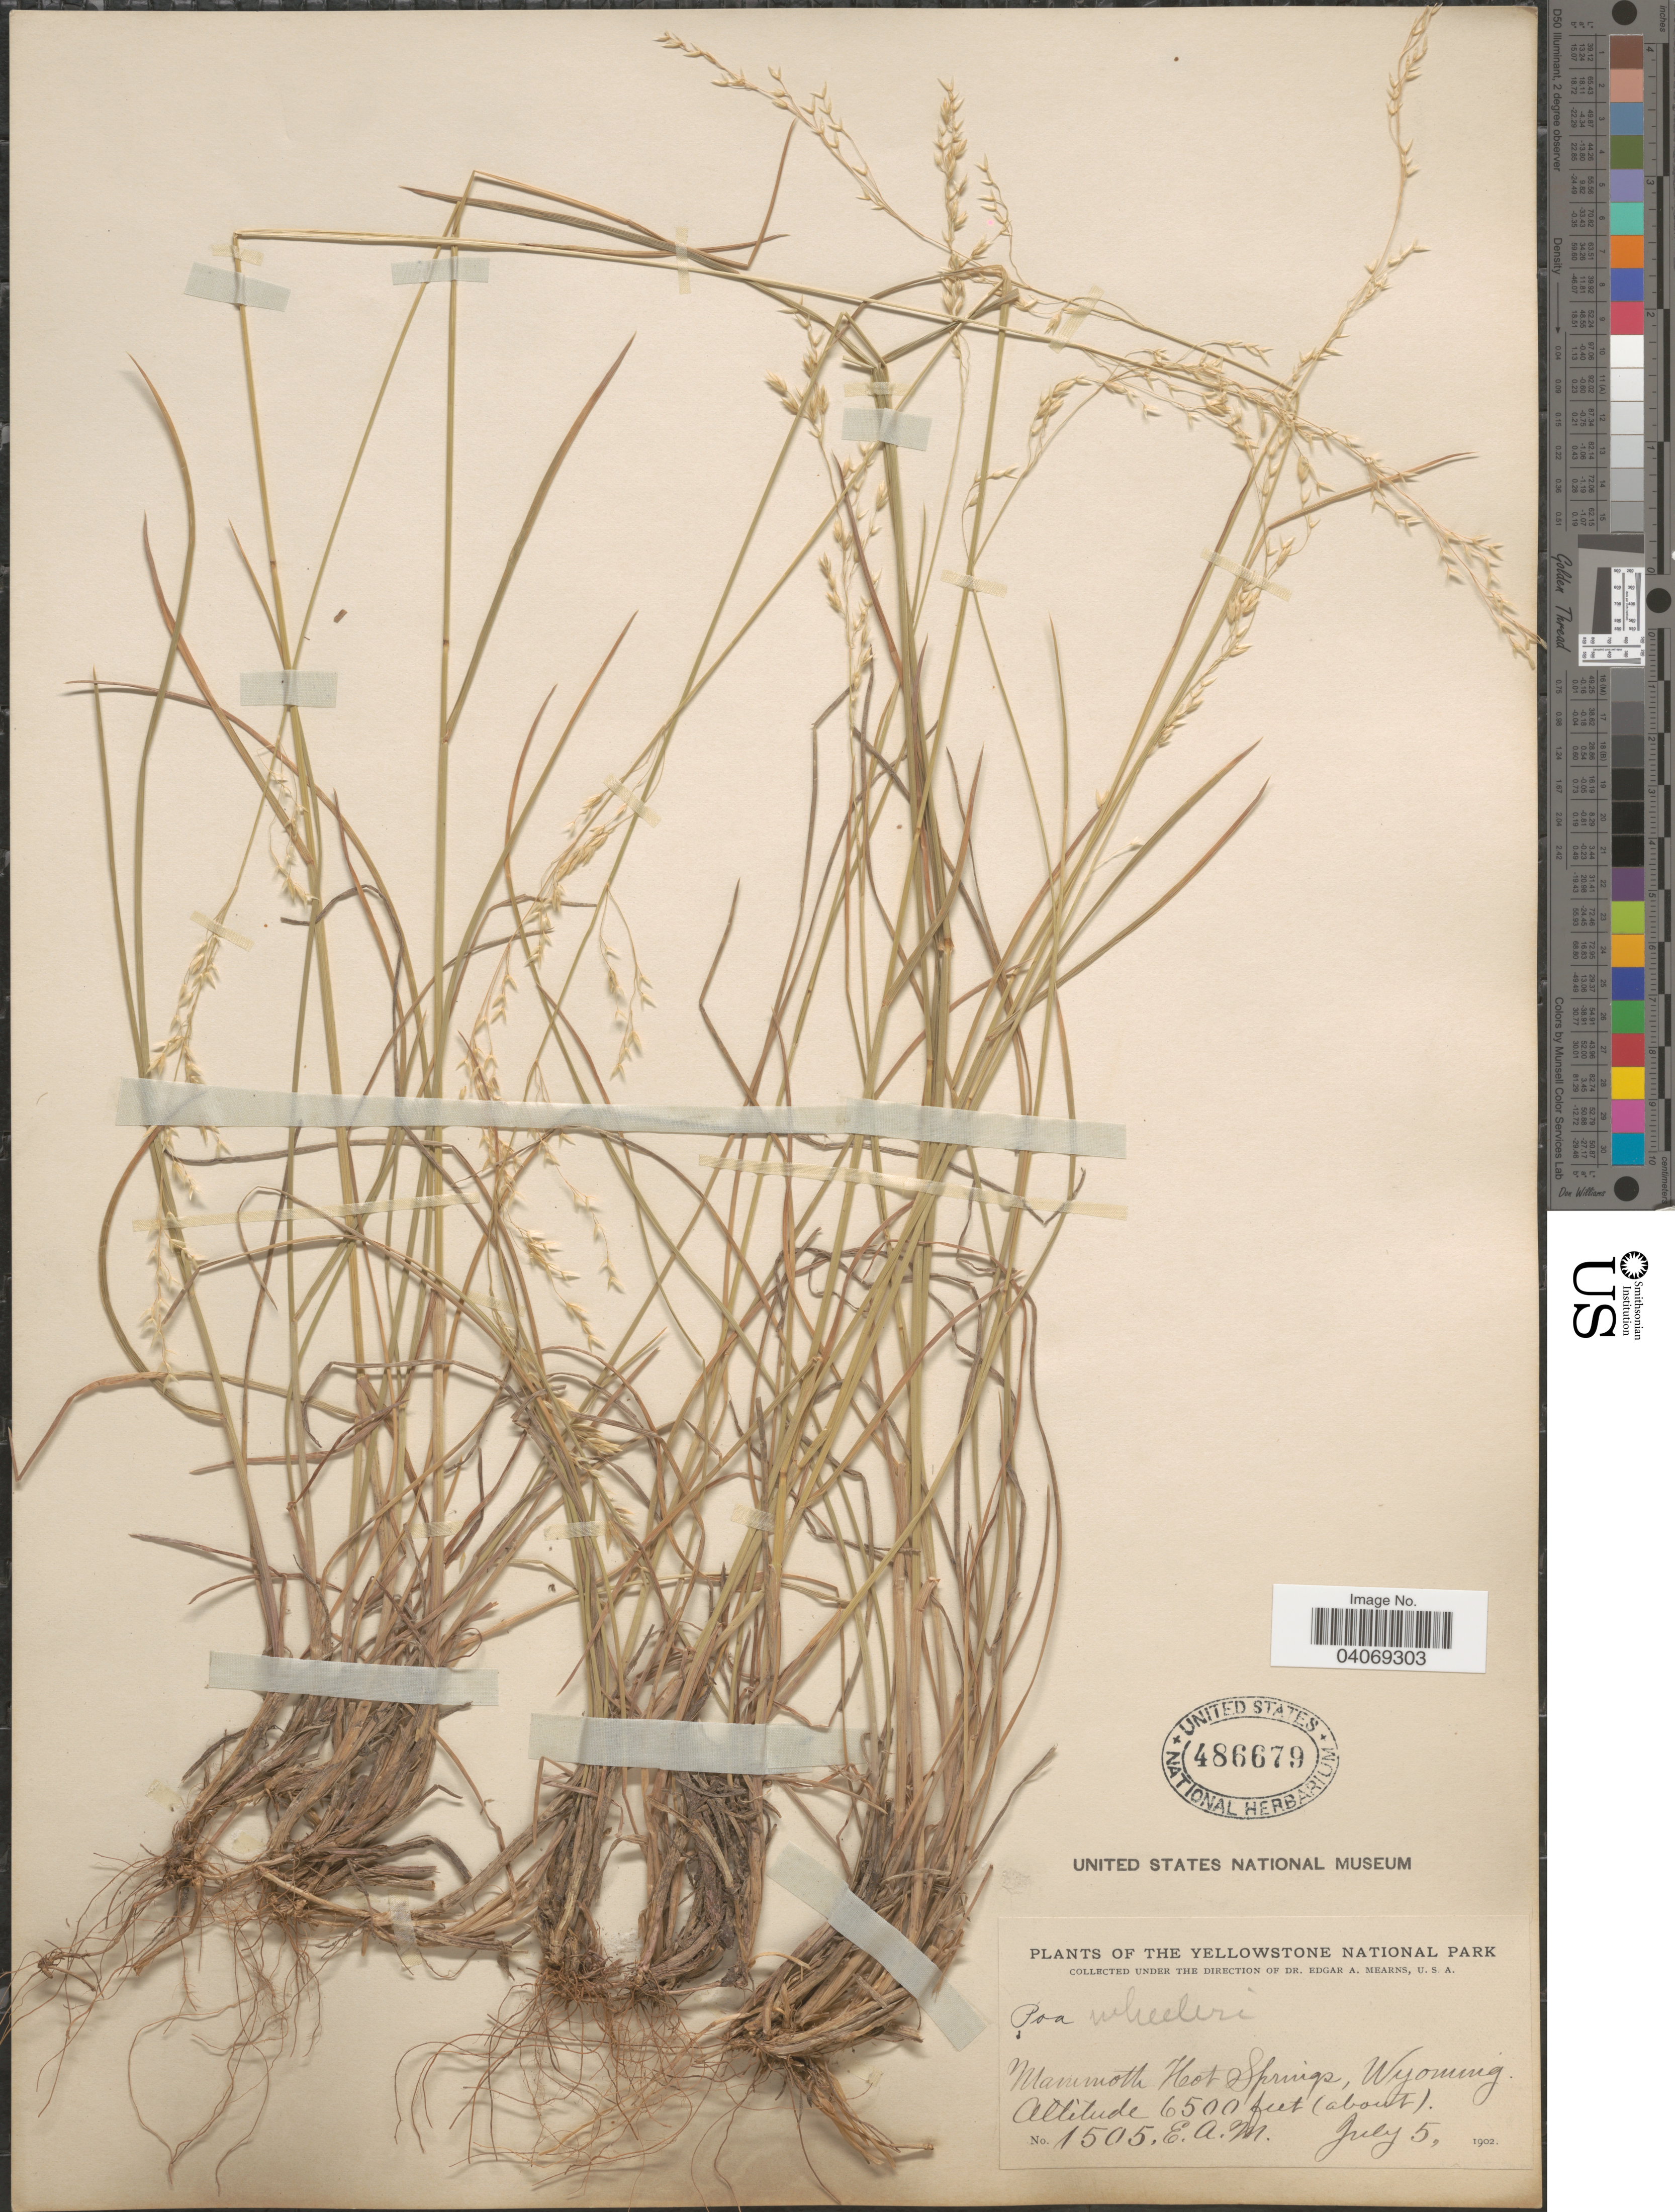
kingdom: Plantae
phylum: Tracheophyta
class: Liliopsida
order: Poales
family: Poaceae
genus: Poa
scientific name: Poa wheeleri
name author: Vasey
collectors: E. A. Mearns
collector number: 1505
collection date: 1902-07-05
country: United States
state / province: Wyoming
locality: Yellowstone National Park. Mammoth Hot Springs.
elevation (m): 1981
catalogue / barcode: US 486679